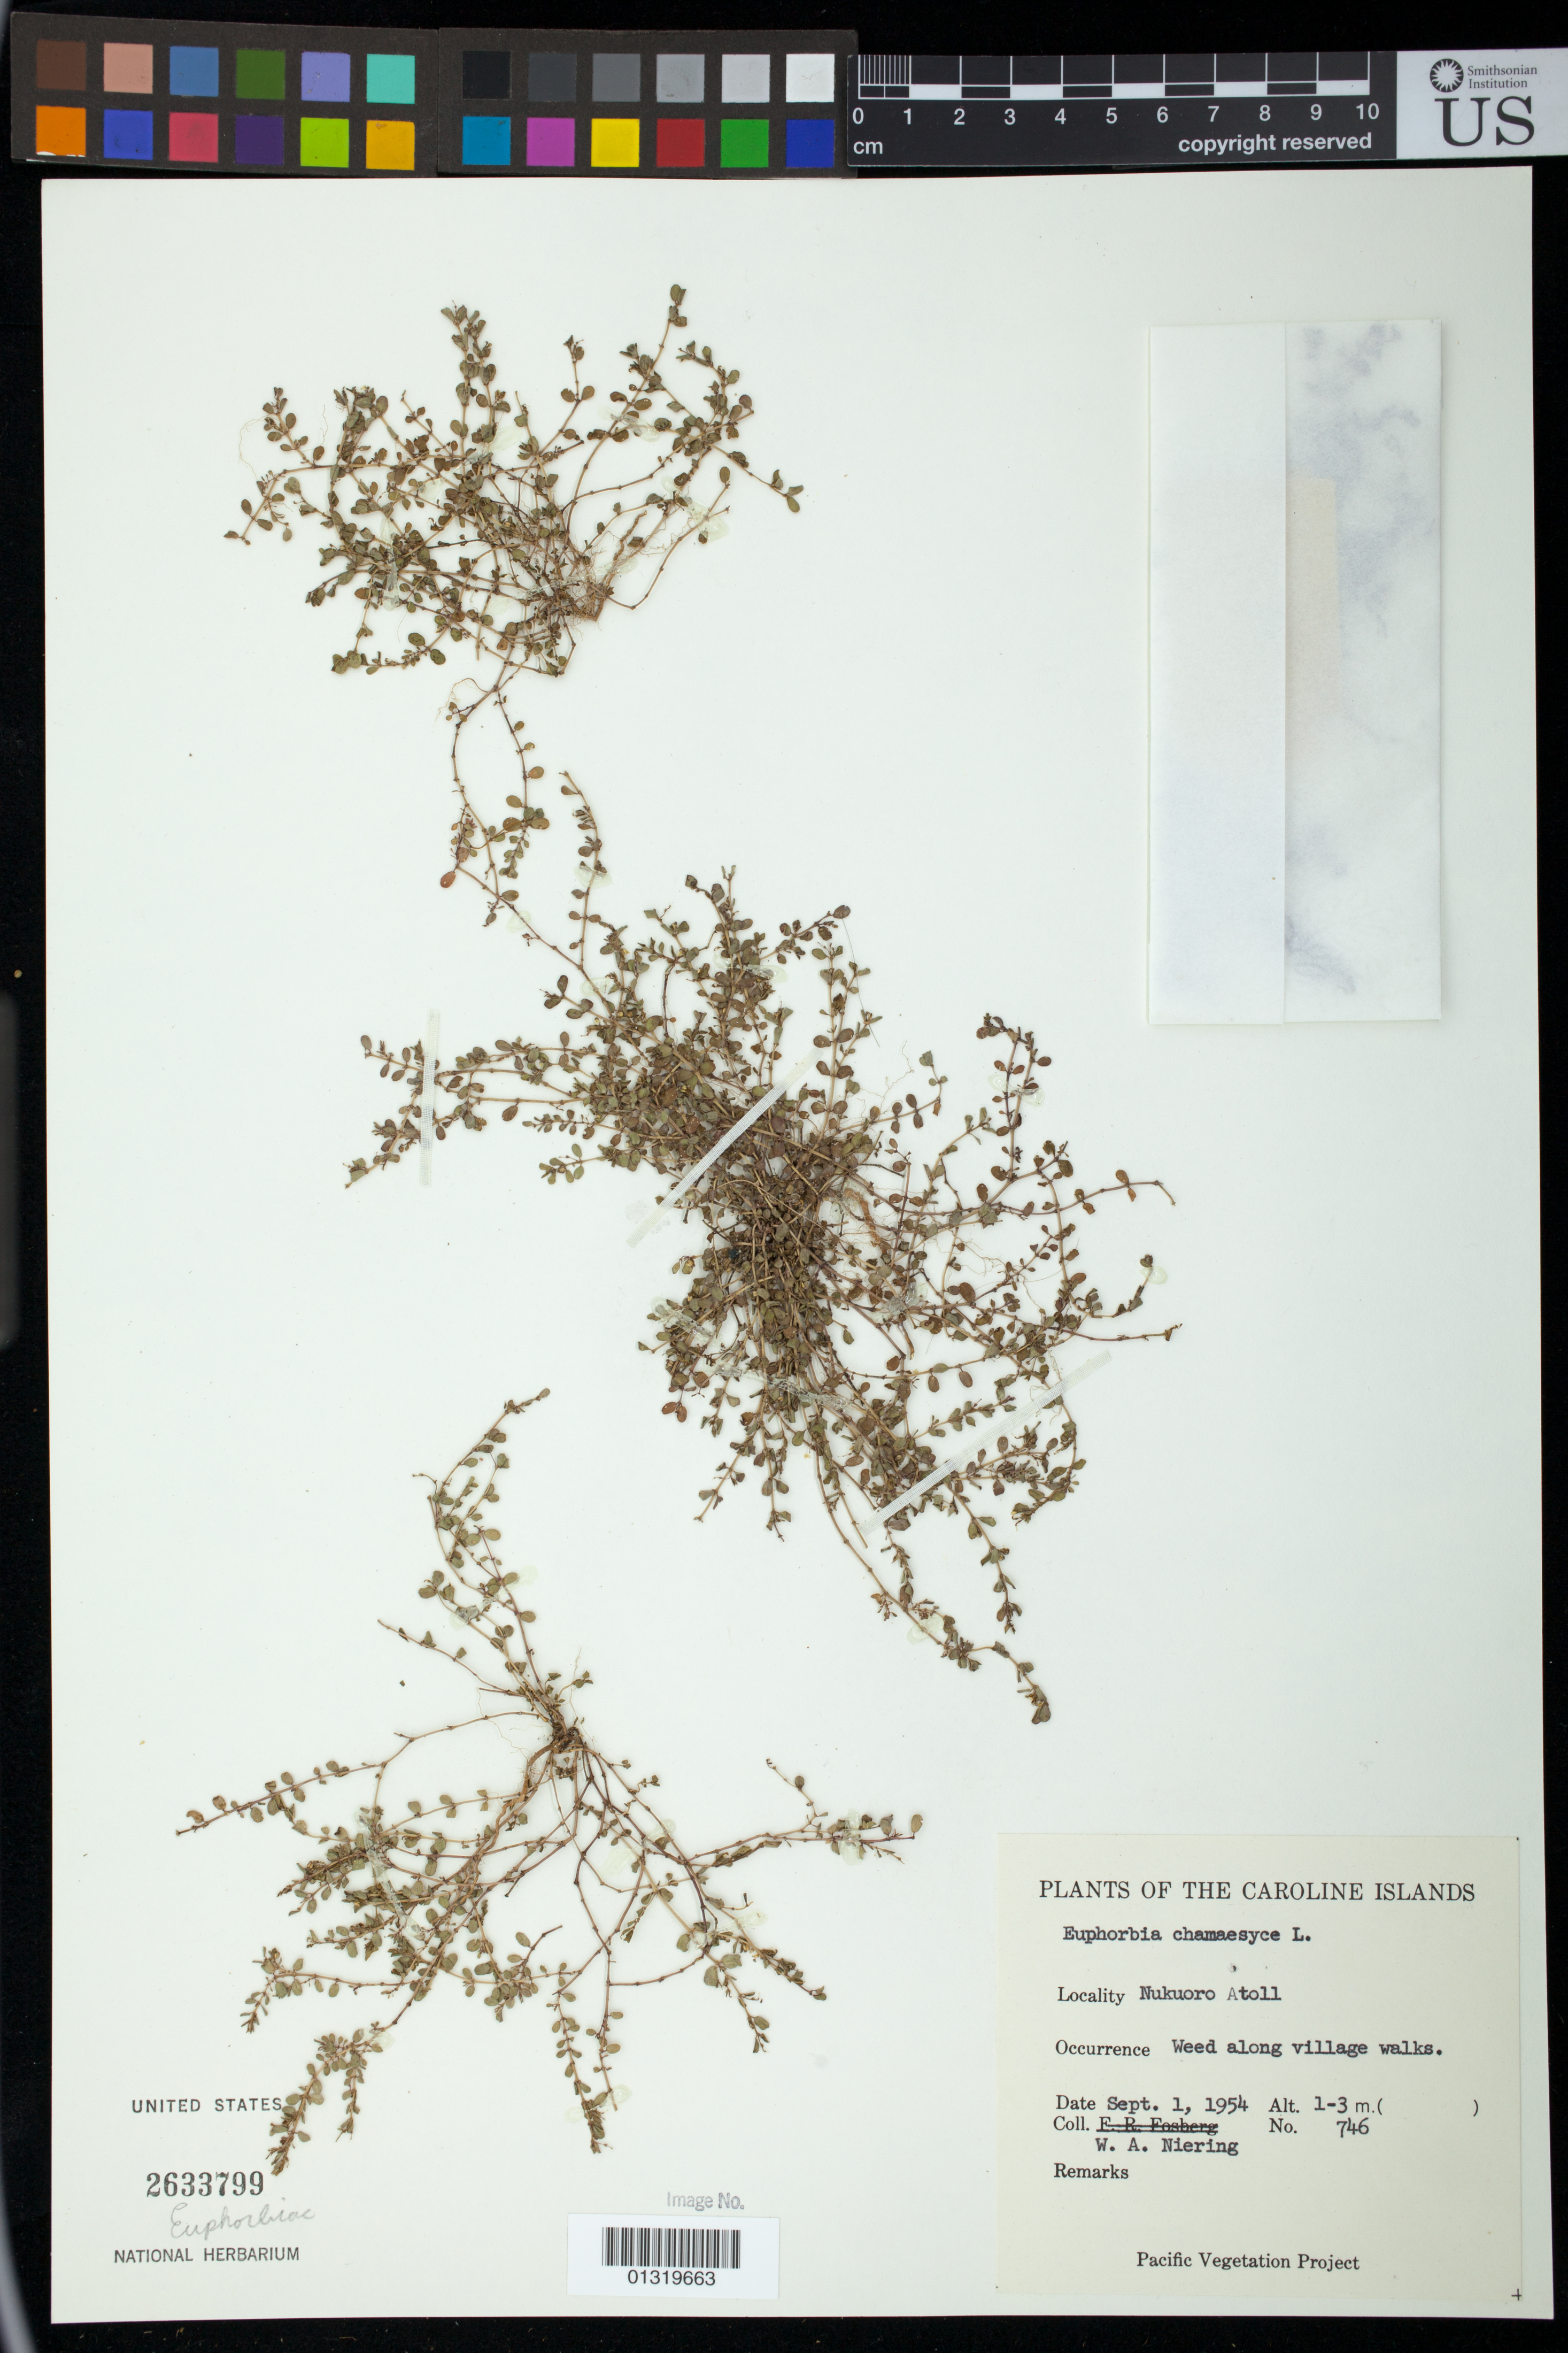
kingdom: Plantae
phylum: Tracheophyta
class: Magnoliopsida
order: Malpighiales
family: Euphorbiaceae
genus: Euphorbia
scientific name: Euphorbia prostrata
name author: Aiton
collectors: W. Niering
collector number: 746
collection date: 1954-09-01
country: Micronesia, Federated States of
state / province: Pohnpei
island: Nukuoro Atoll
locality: Nukuoro Atoll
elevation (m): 1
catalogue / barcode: US 2633799